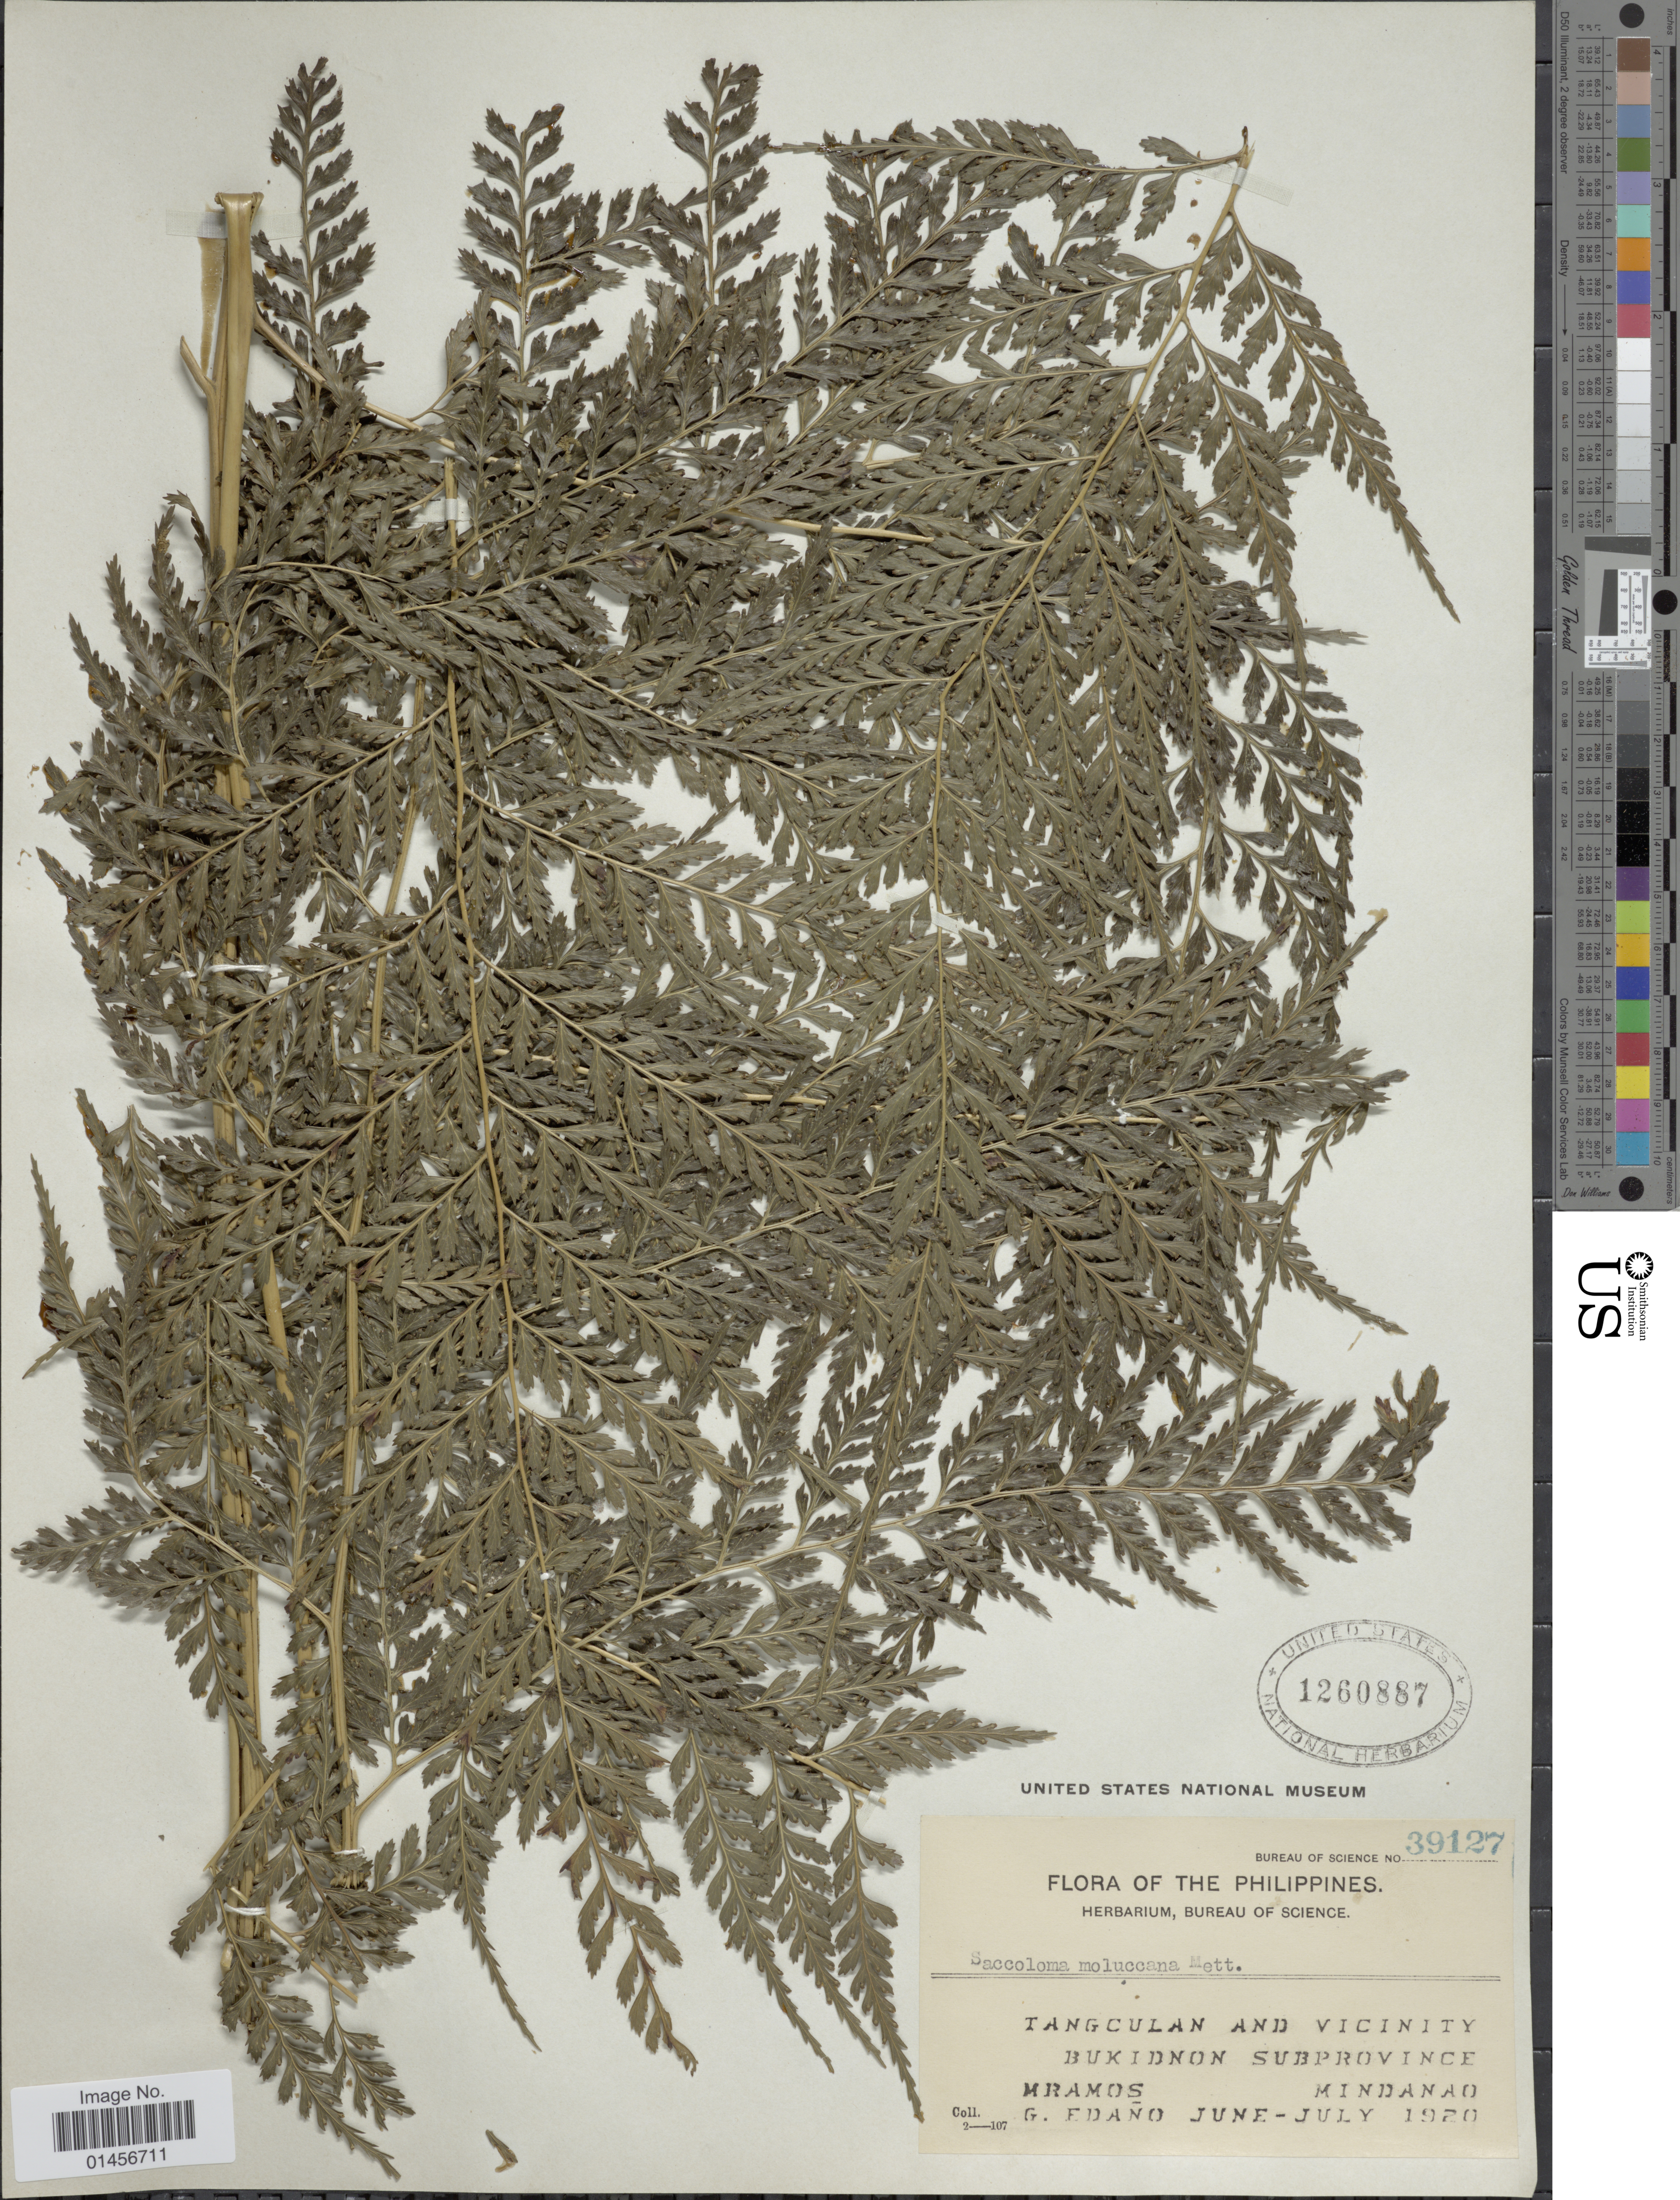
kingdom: Plantae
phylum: Tracheophyta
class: Polypodiopsida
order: Polypodiales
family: Saccolomataceae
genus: Saccoloma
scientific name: Saccoloma tenue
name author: (Brack.) Mett.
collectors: M. Ramos & G. Edaño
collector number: Bureau of Science 39127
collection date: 1920-06/1920-07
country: Philippines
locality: Philippines, Tangulan and Vicinity Bukidnon Subprovince Mindanao.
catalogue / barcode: US 1260887